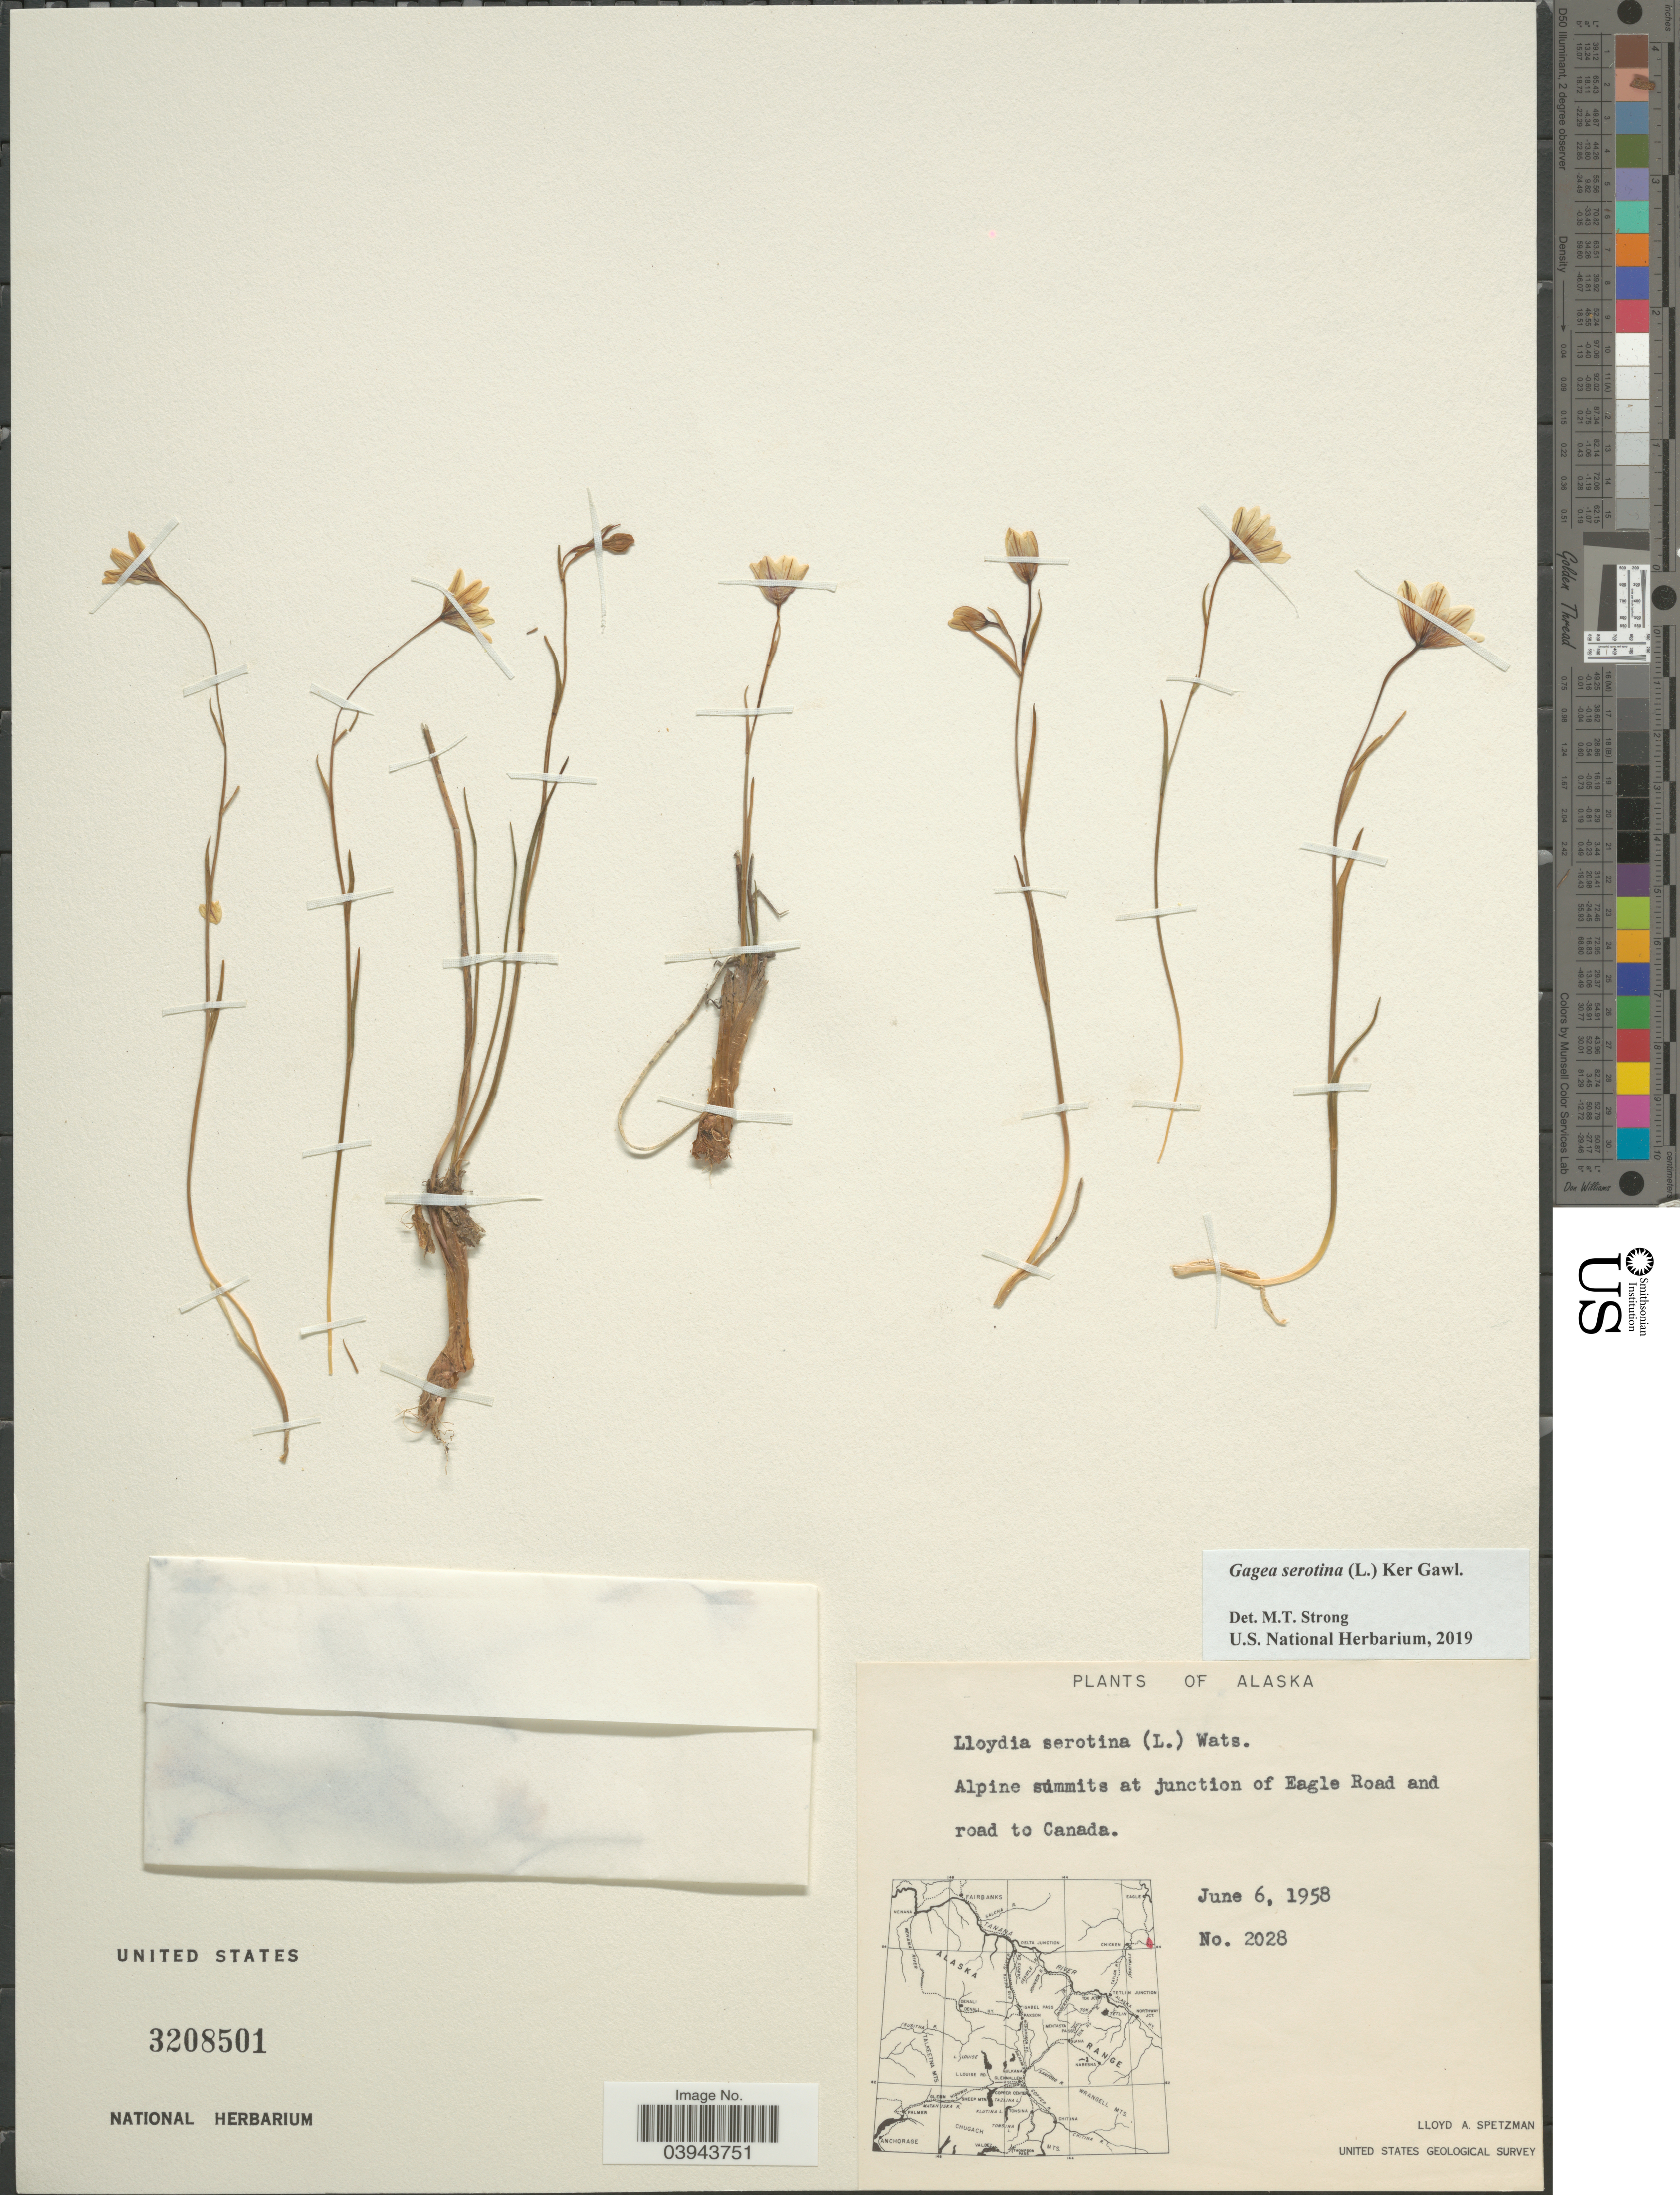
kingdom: Plantae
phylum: Tracheophyta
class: Liliopsida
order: Liliales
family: Liliaceae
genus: Lloydia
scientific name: Lloydia serotina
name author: (L.) Salisb. ex Rchb.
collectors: L. Spetzman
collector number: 2028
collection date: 1958-06-06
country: United States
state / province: Alaska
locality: At junction of Eagle Road and road to Canada.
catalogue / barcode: US 3208501